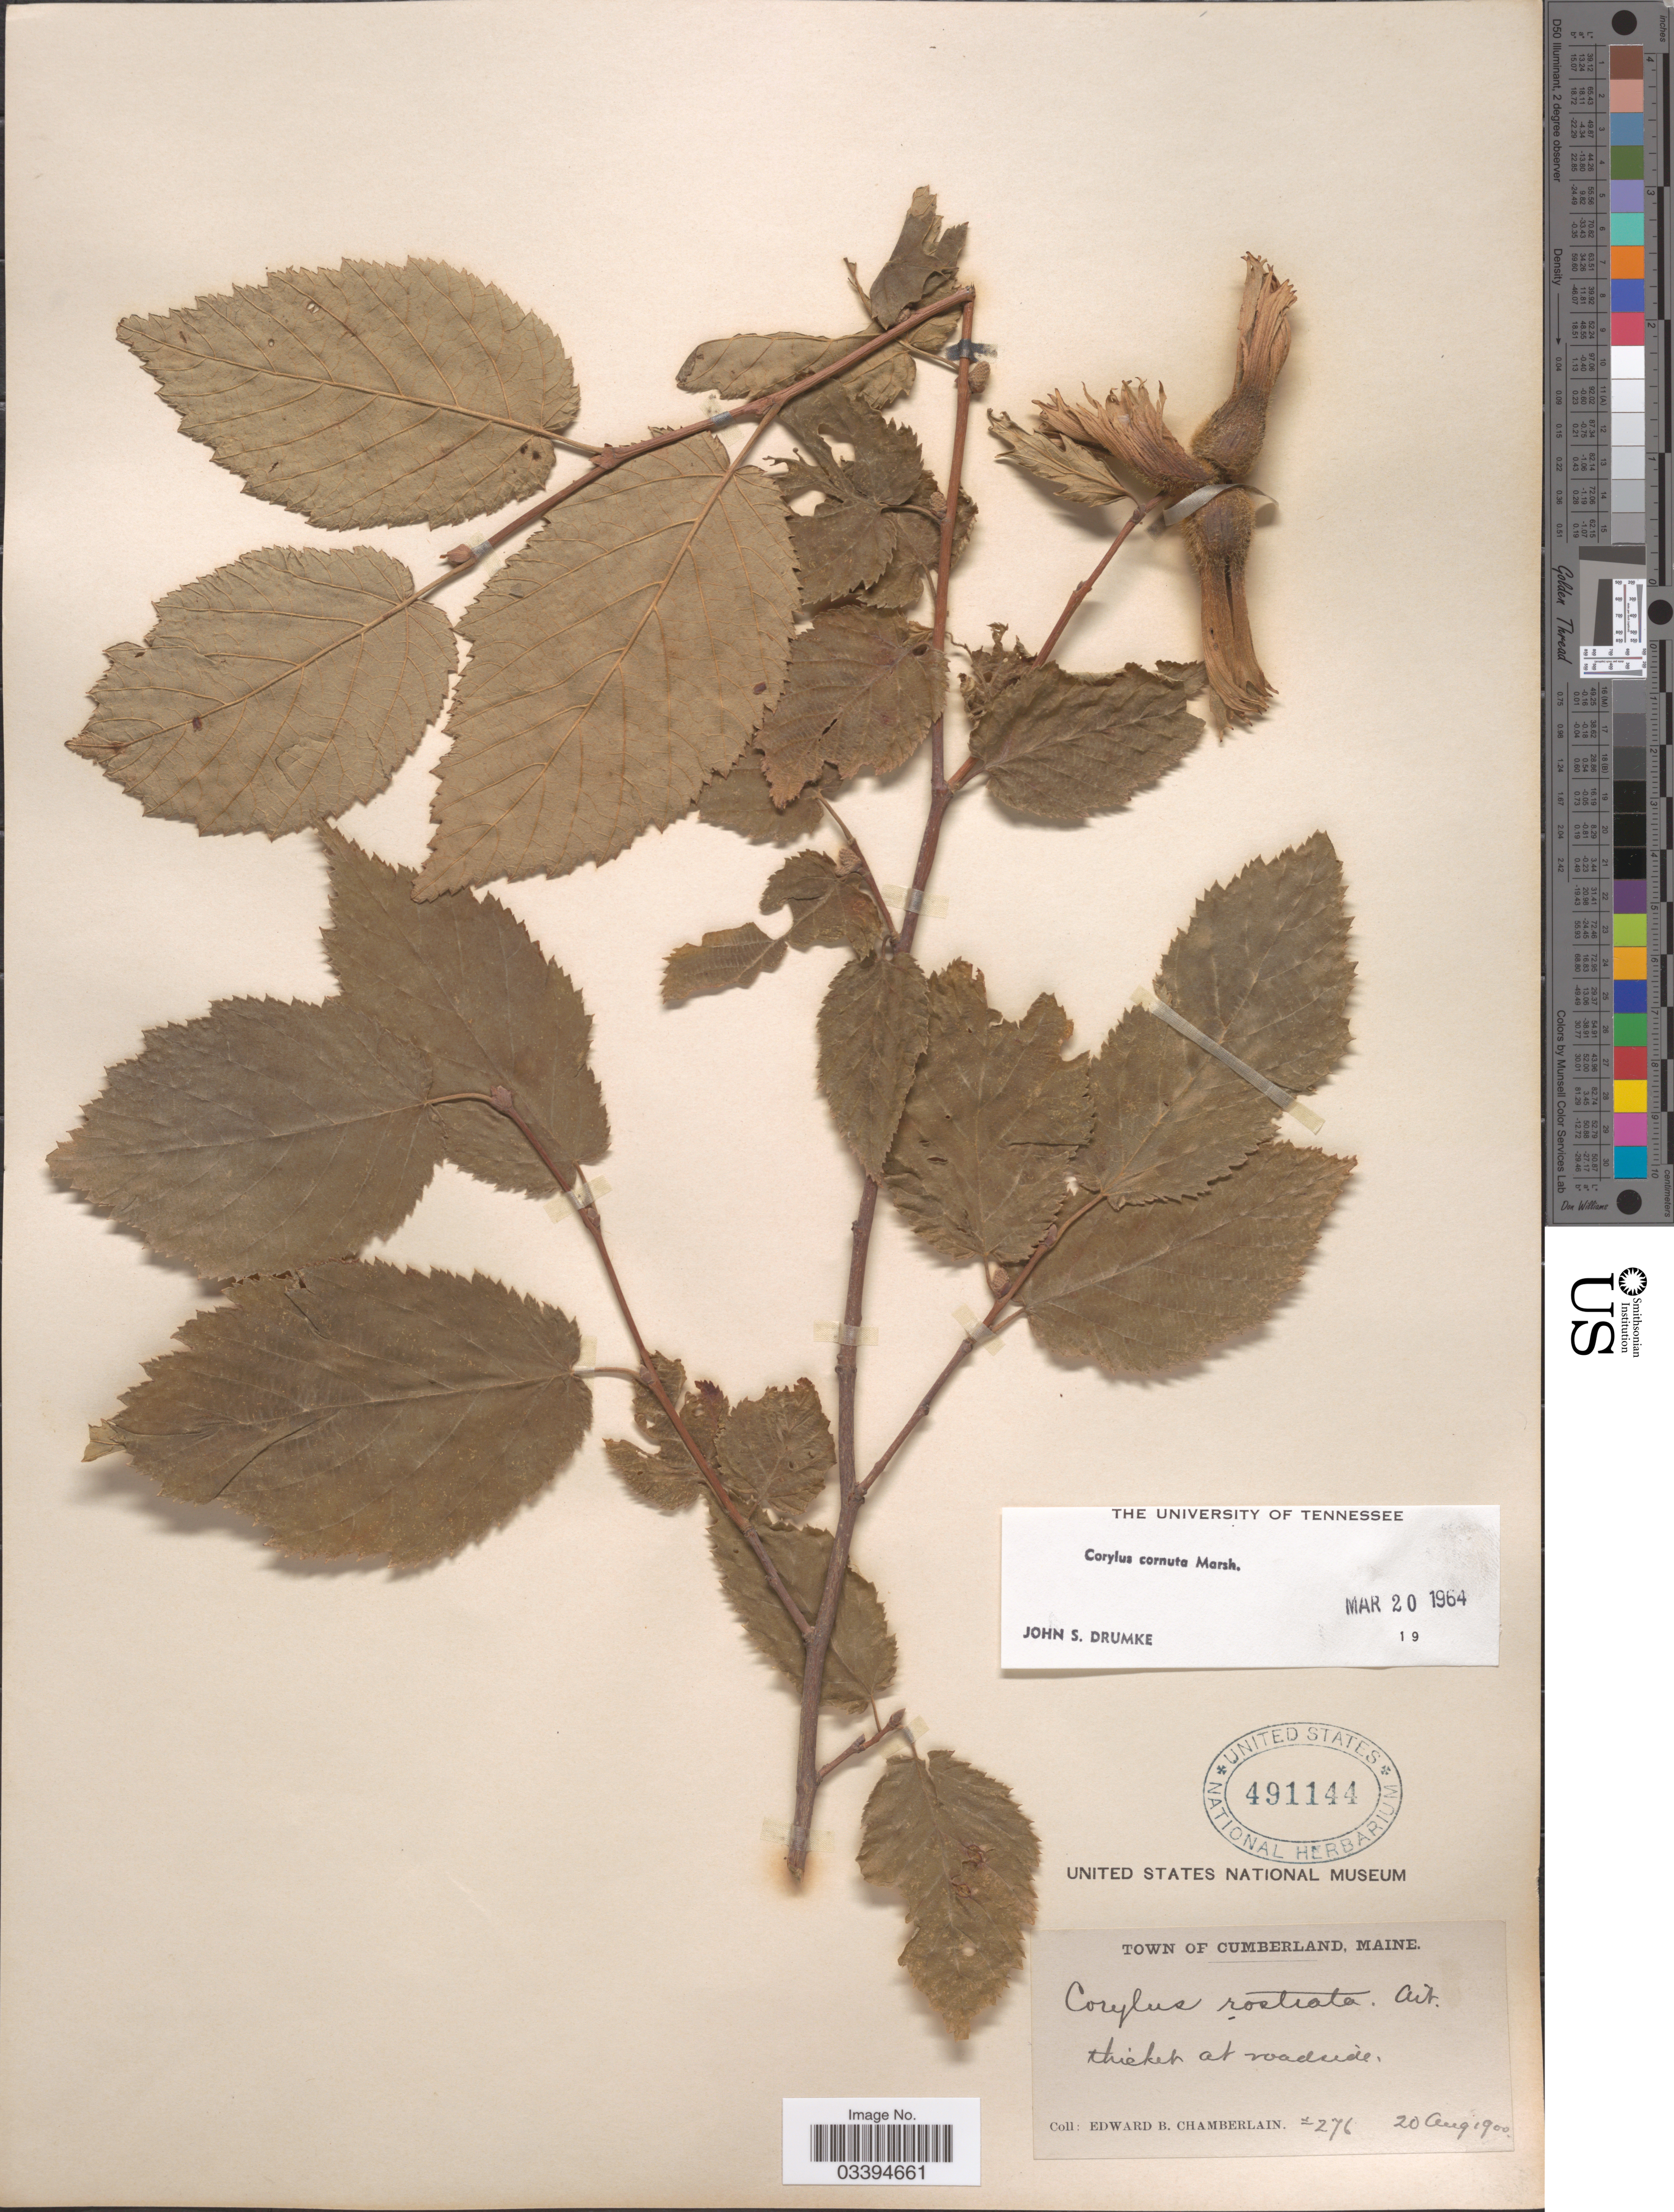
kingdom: Plantae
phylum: Tracheophyta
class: Magnoliopsida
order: Fagales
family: Betulaceae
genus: Corylus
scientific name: Corylus cornuta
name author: Marshall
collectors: E. Chamberlain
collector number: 276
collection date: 1900-08-20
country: United States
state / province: Maine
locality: Town of Cumberland, thicket at roadside.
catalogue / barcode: US 491144